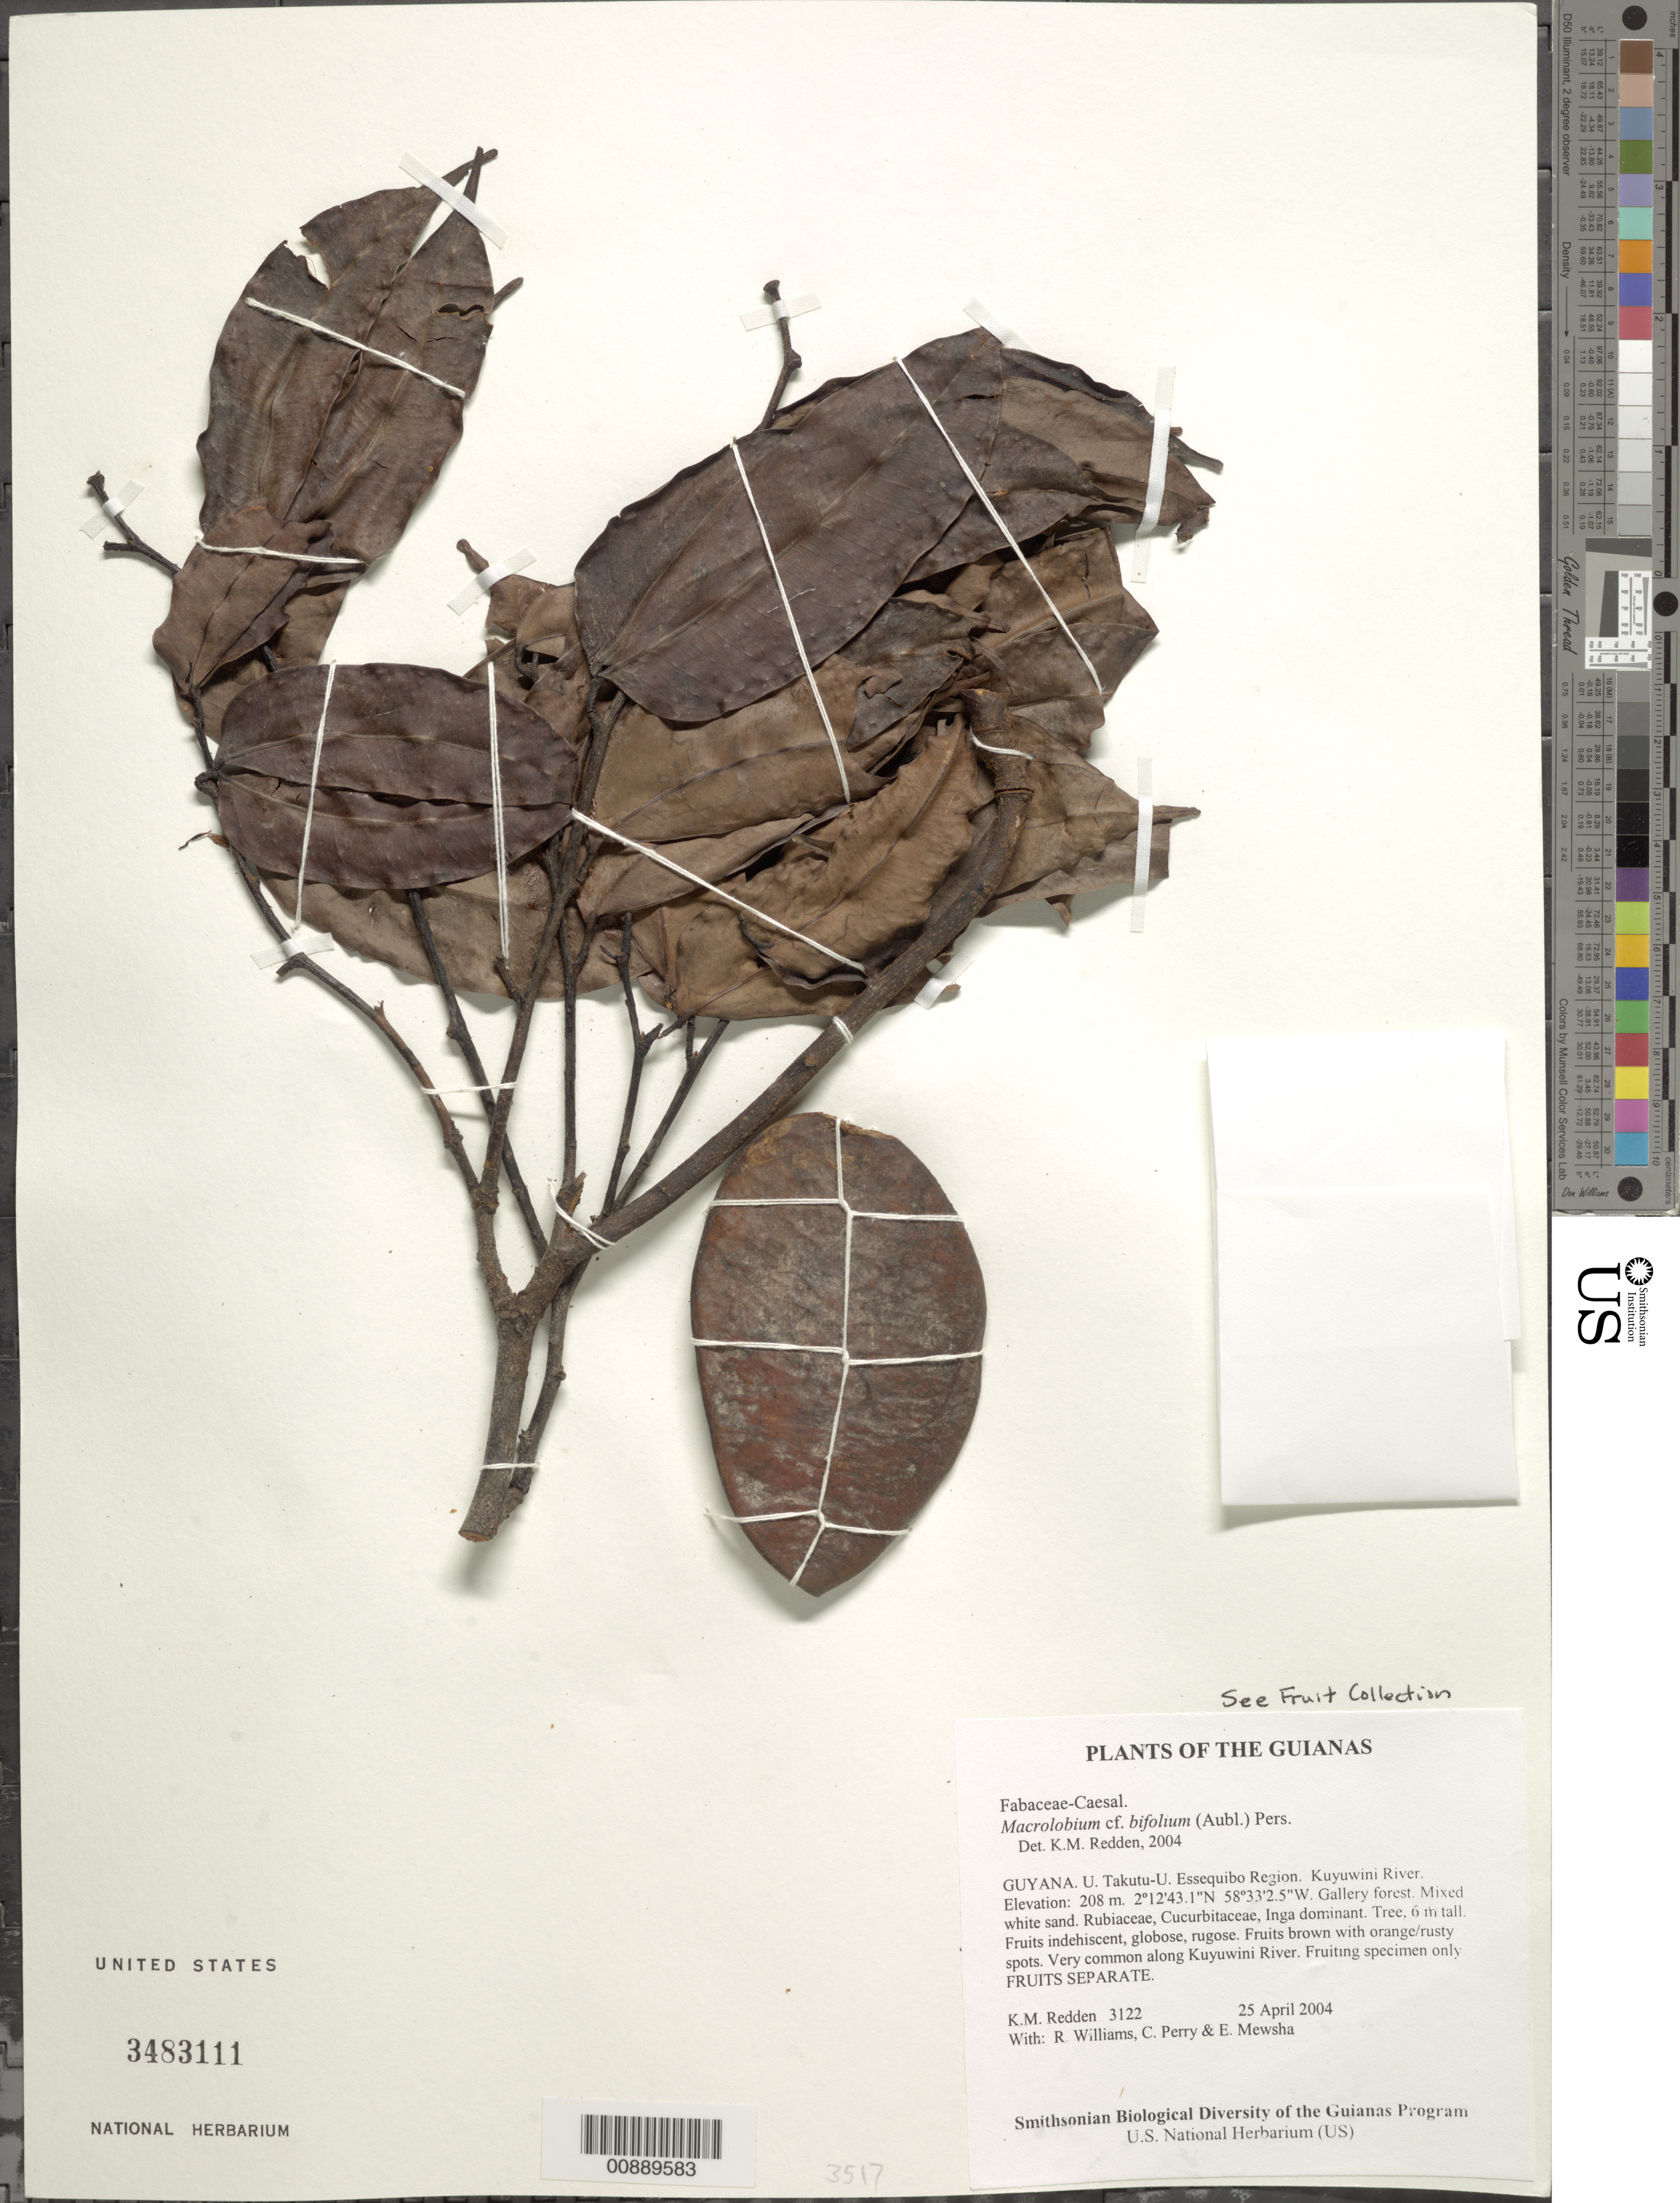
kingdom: Plantae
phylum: Tracheophyta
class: Magnoliopsida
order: Fabales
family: Fabaceae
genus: Macrolobium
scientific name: Macrolobium bifolium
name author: (Aubl.) Pers.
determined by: Redden, K. M.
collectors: K. M. Redden, R. Williams, C. Perry & E. Mewsha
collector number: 3122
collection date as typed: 25 April 2004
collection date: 2004-04-25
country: Guyana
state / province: U. Takutu-U. Essequibo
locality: Kuyuwini River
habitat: Gallery forest. Mixed white sand. Rubiaceae, Cucurbitaceae, Inga dominant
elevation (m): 208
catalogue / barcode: US 3483111